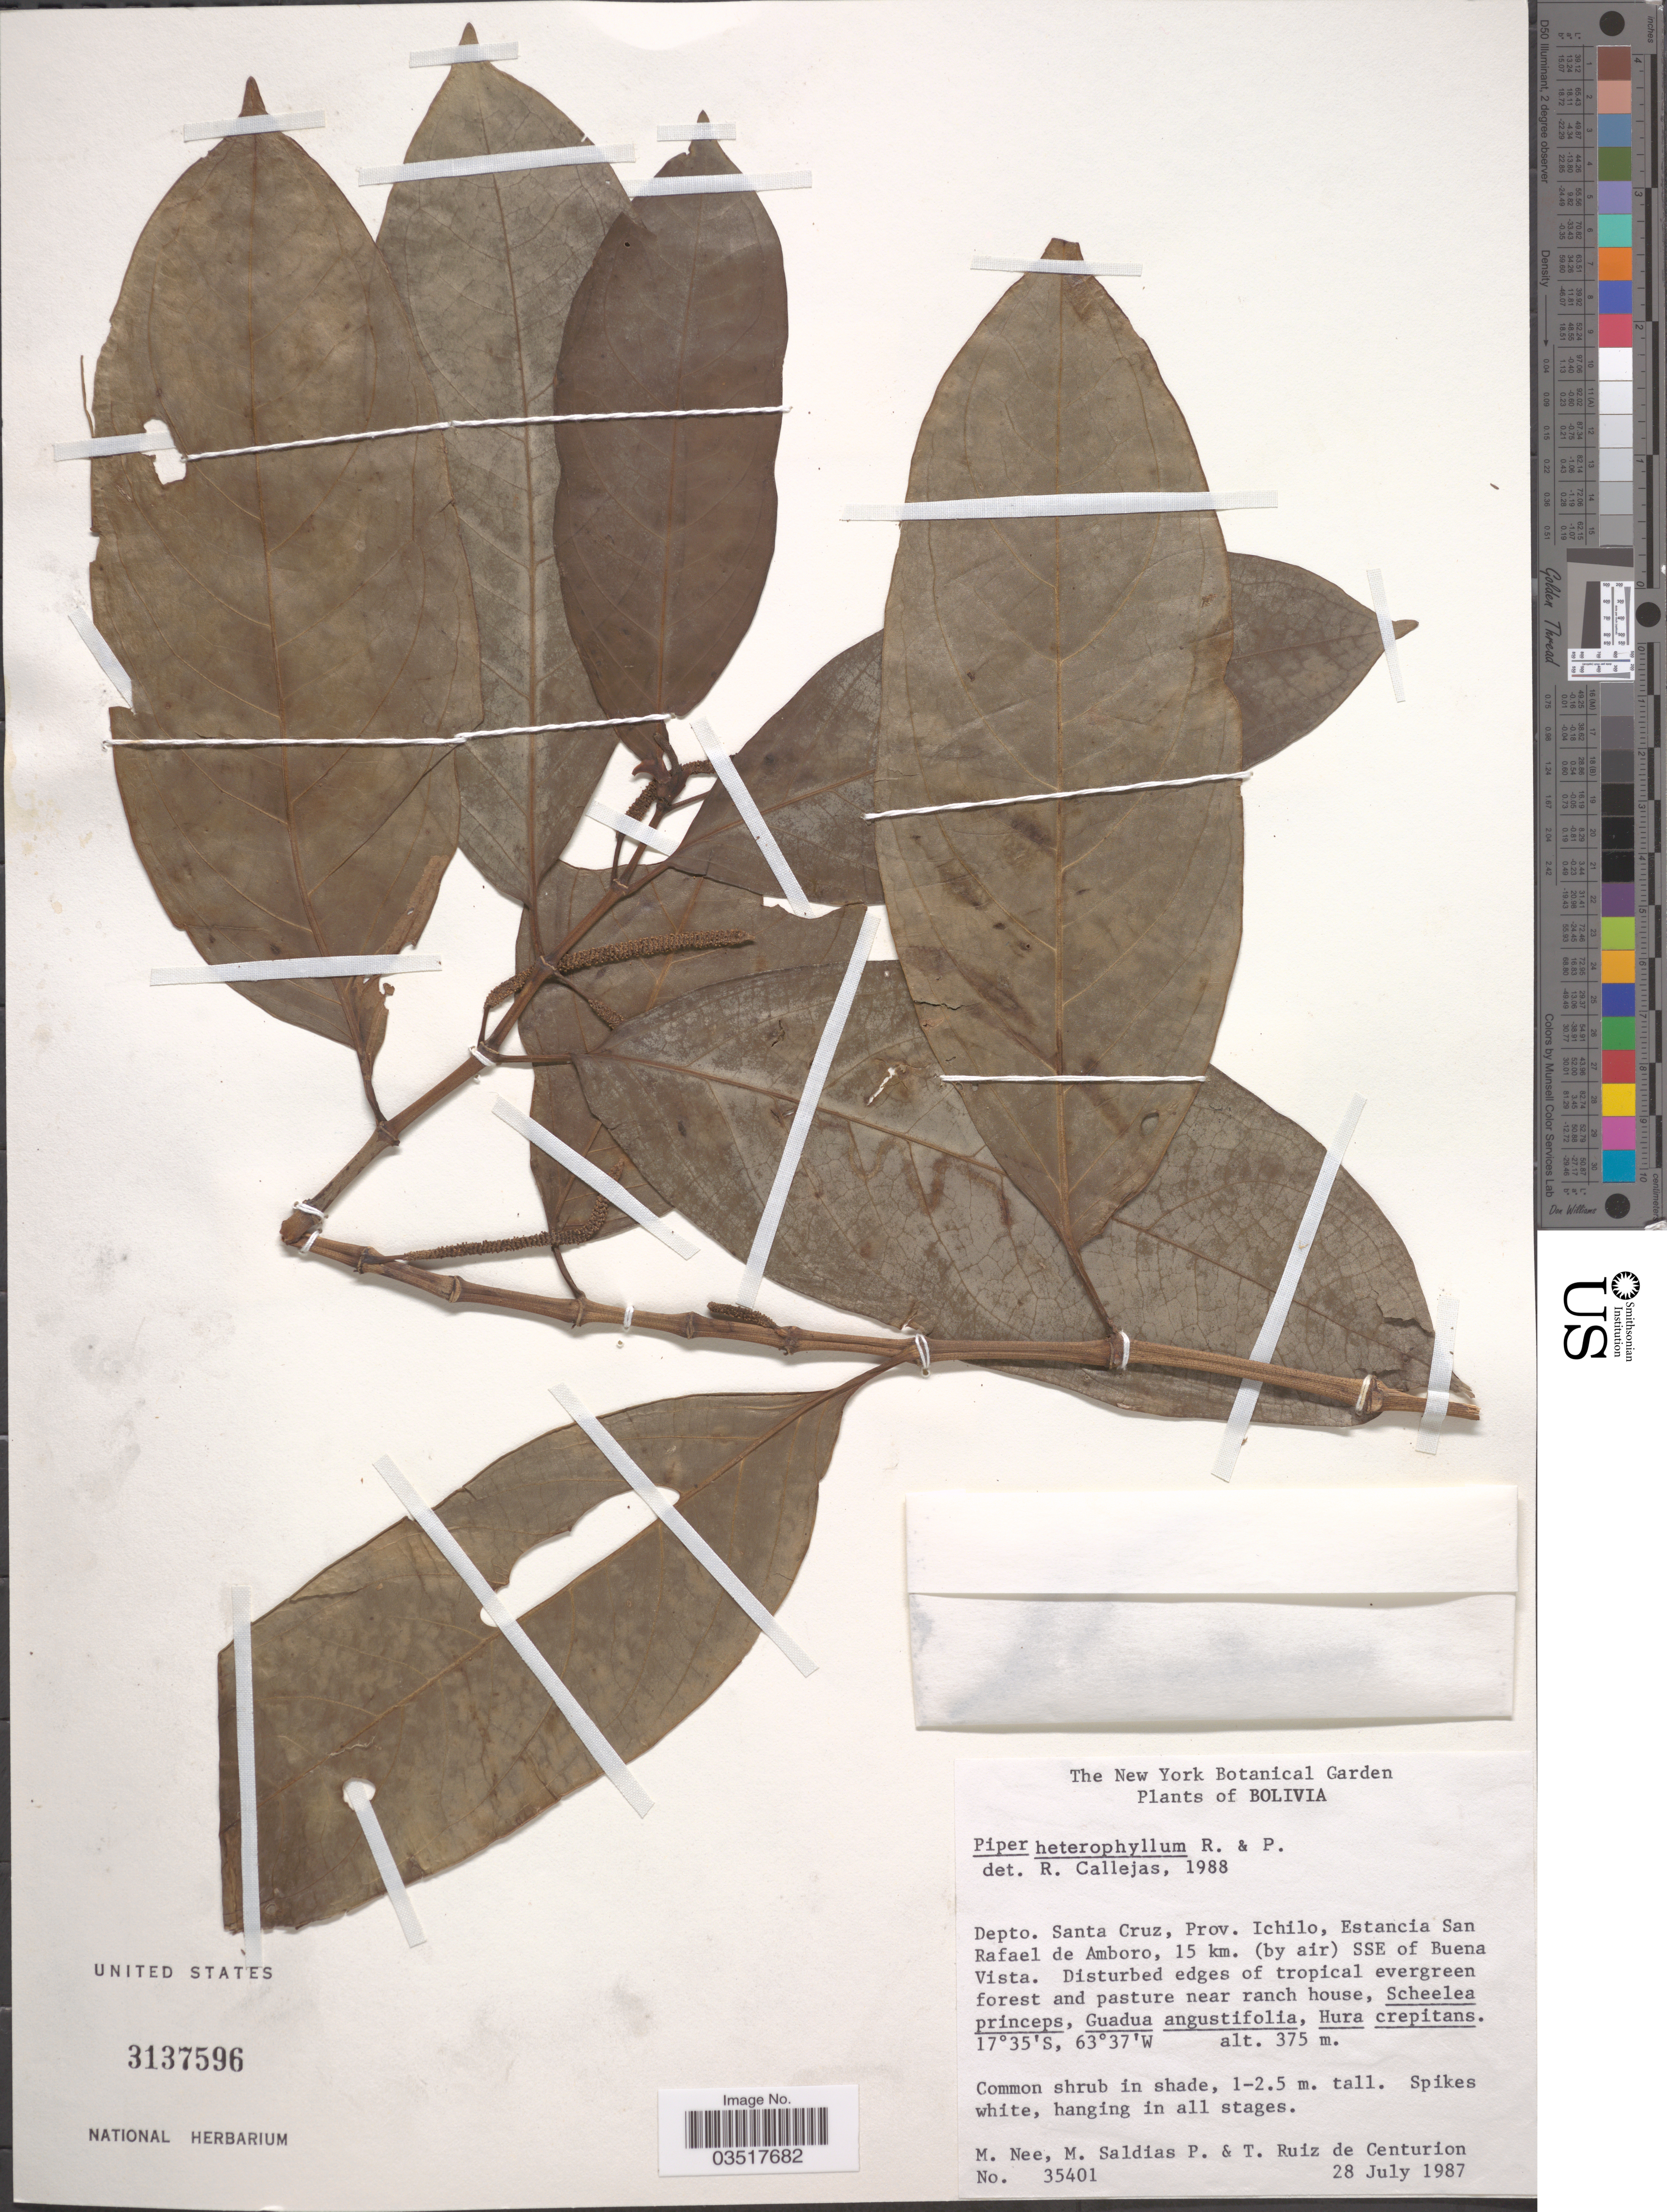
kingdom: Plantae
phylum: Tracheophyta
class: Magnoliopsida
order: Piperales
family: Piperaceae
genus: Piper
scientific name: Piper heterophyllum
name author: Ruiz & Pav.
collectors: M. Nee, M. Saldias P. & T. De Centurion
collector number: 35401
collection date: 1987-07-28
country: Bolivia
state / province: Santa Cruz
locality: Depto. Santa Cruz, Prov. Ichilo, Estancia San Rafael de Amboro, 15 km. (by air) SSE of Buena Vista.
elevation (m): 375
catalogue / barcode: US 3137596